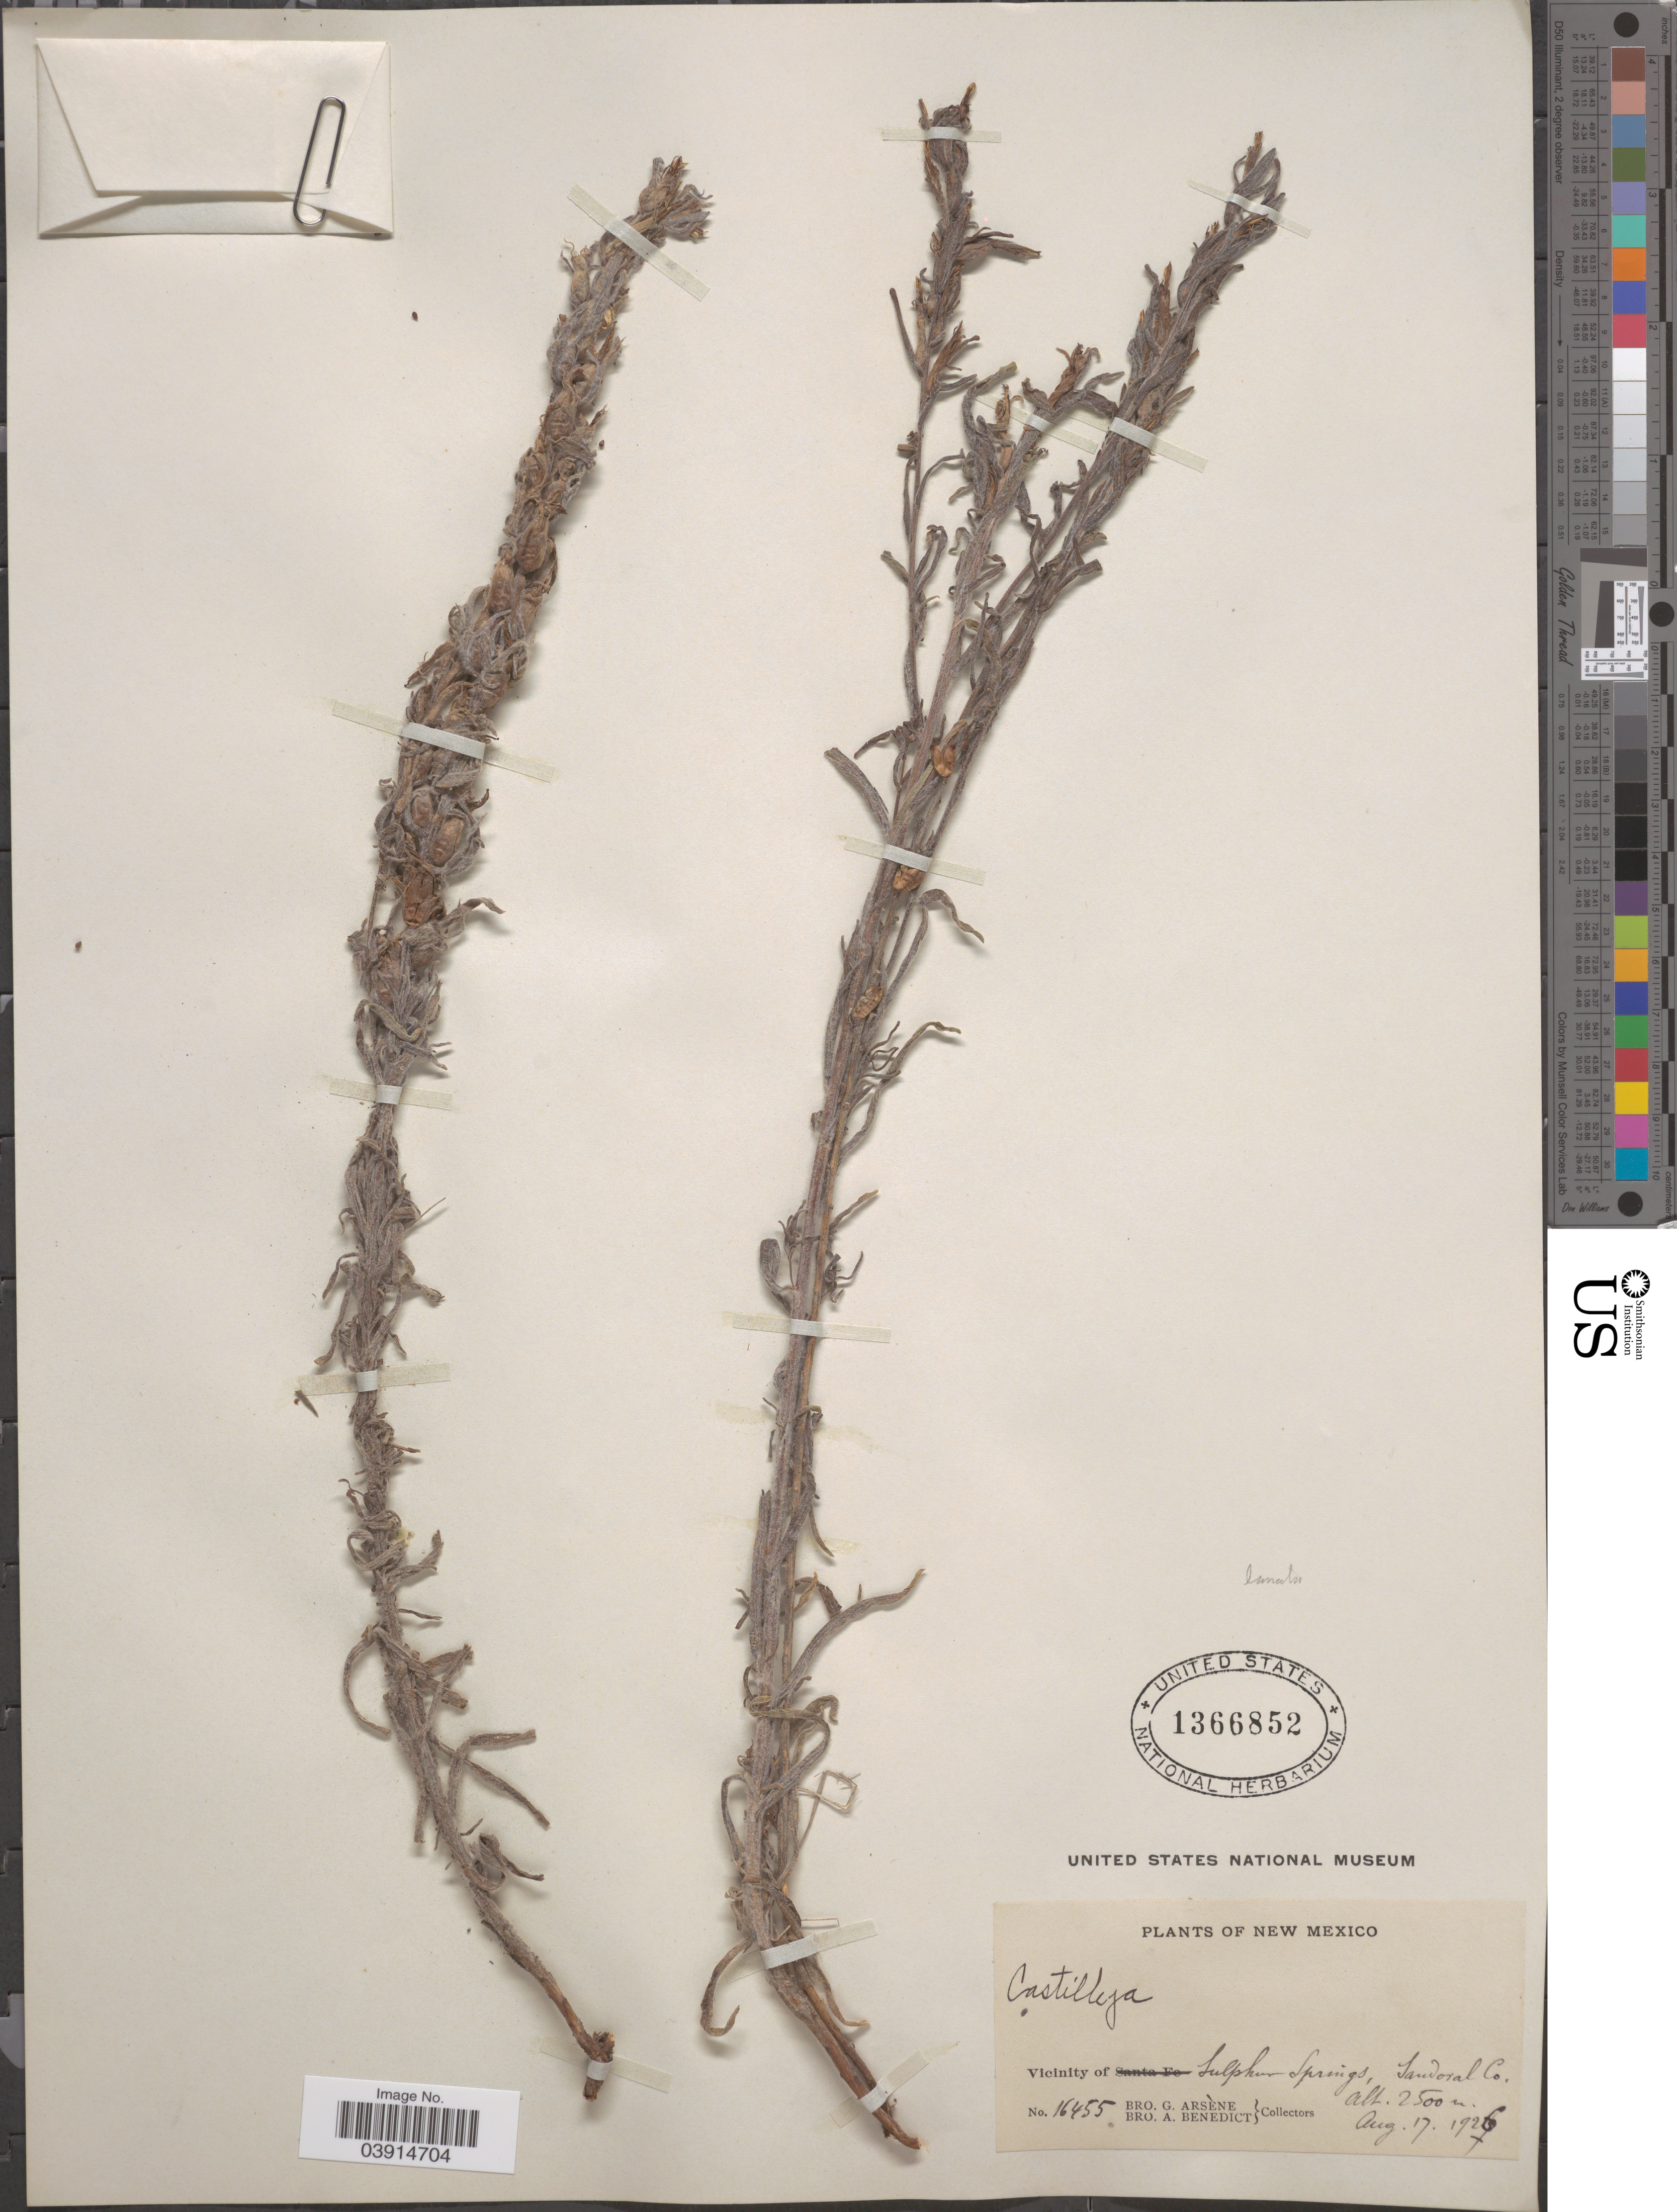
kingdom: Plantae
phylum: Tracheophyta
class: Magnoliopsida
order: Lamiales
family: Orobanchaceae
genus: Castilleja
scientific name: Castilleja sp.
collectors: Bro. G. Arsène & Bro. A. Benedict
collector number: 16455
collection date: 1927-08-17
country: United States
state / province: New Mexico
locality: Vicinity of Sulphur Springs, Sandoral Co.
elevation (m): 2500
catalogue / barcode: US 1366852